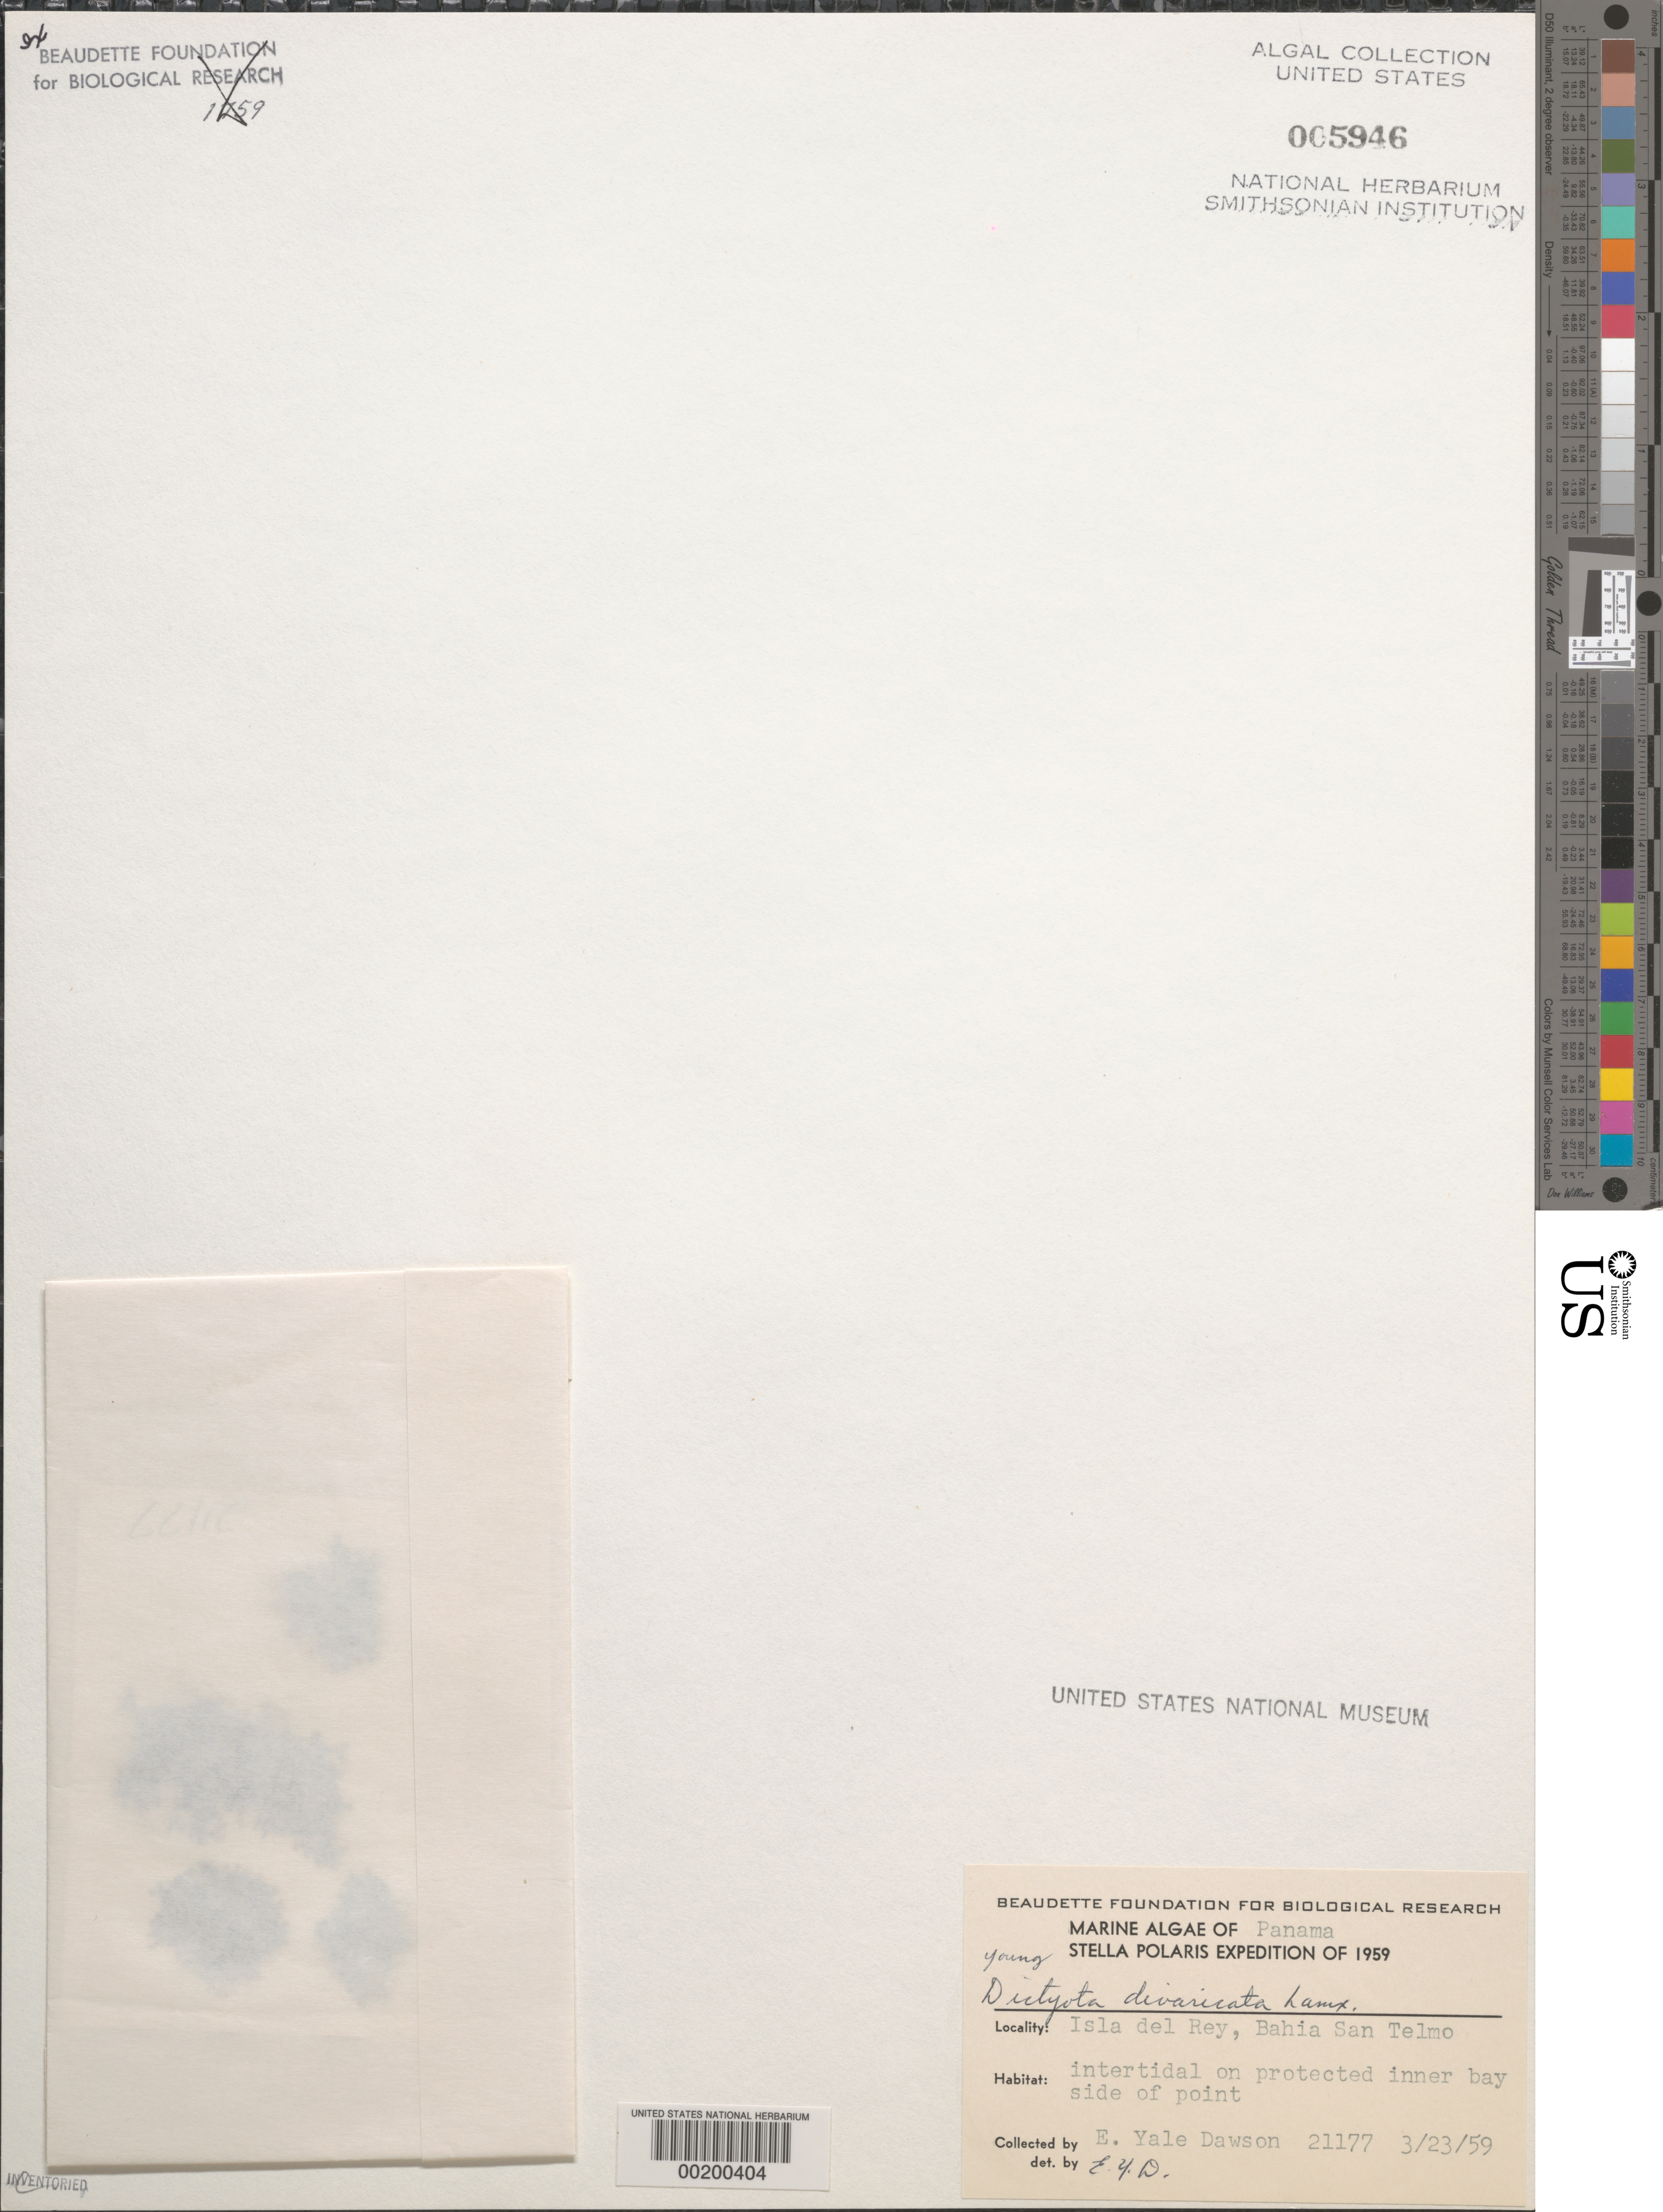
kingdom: Chromista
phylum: Ochrophyta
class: Phaeophyceae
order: Dictyotales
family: Dictyotaceae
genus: Dictyota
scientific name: Dictyota divaricata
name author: J.V.Lamouroux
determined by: Dawson, E. Y.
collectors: E. Y. Dawson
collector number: EYD 21177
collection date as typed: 23 Mar 1959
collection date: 1959-03-23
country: Panama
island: del Rey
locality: Bahia San Telmo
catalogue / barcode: US 5946